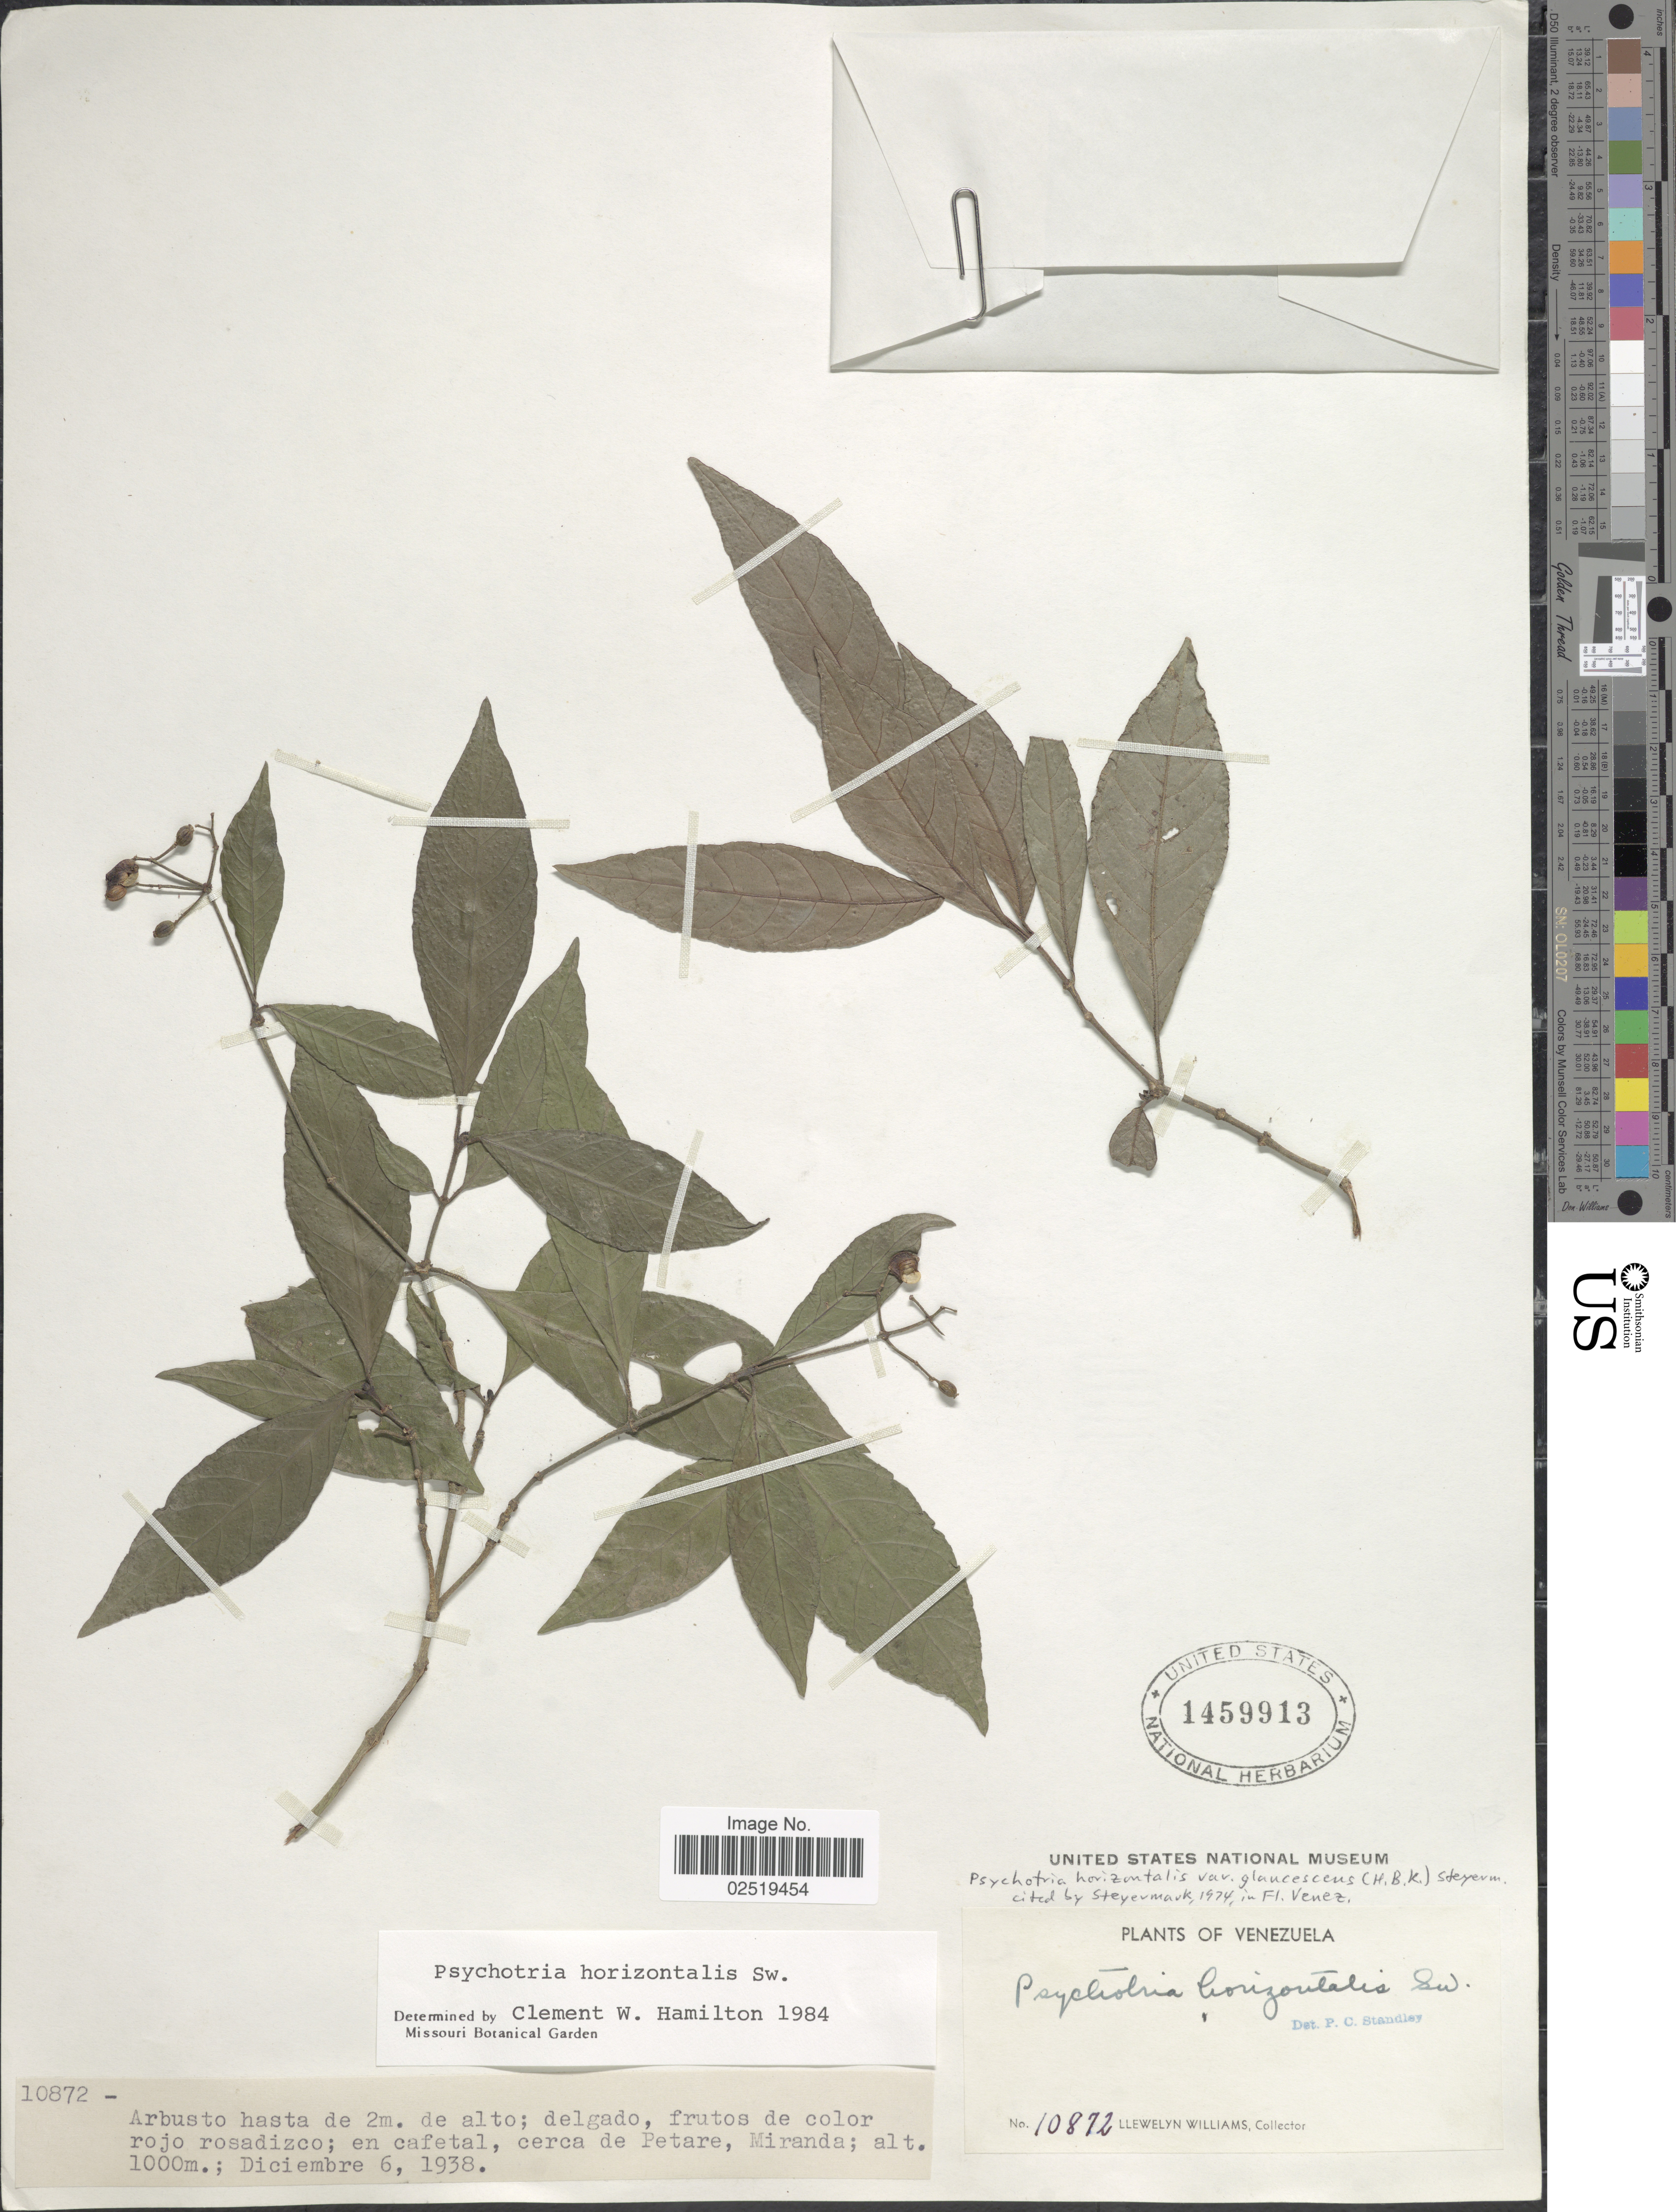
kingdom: Plantae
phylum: Tracheophyta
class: Magnoliopsida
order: Gentianales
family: Rubiaceae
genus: Psychotria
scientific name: Psychotria horizontalis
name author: Sw.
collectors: Ll. Williams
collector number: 10872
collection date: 1938-12-06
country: Venezuela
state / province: Miranda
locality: En cafetal, cerca de Petare.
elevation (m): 1000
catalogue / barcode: US 1459913